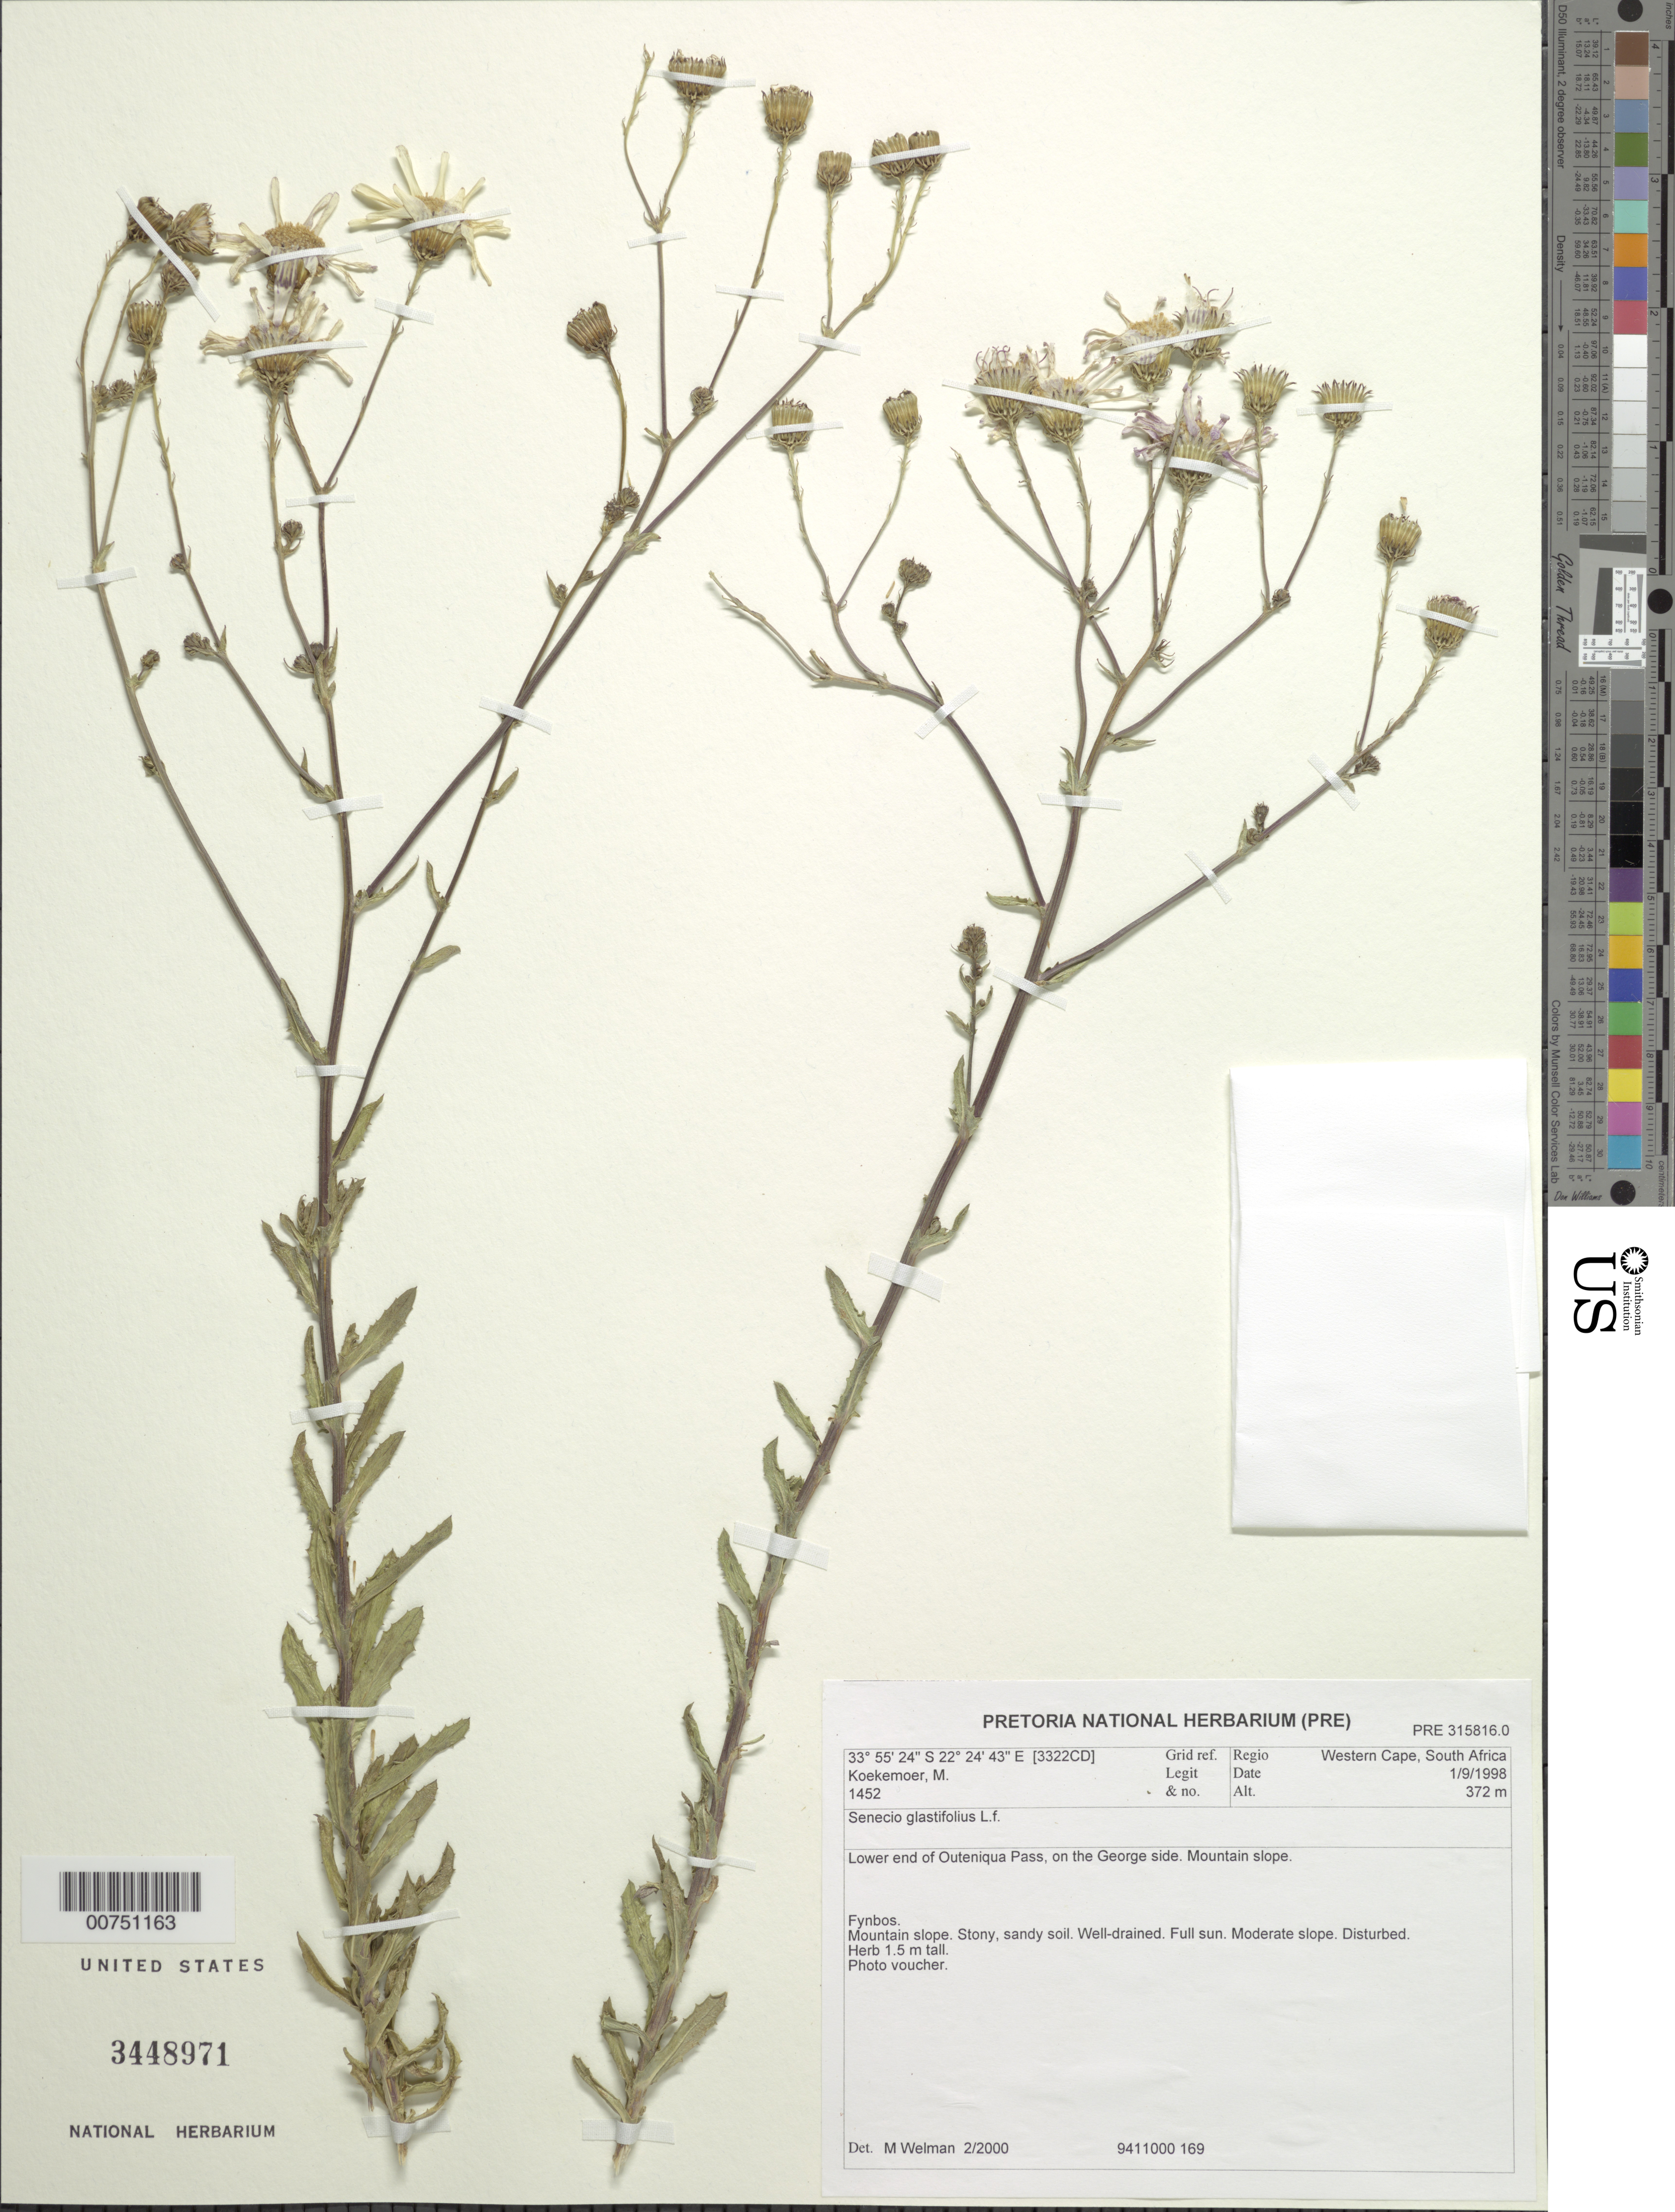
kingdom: Plantae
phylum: Tracheophyta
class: Magnoliopsida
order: Asterales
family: Asteraceae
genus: Senecio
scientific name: Senecio glastifolius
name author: Hook. f.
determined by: Welman, W. G.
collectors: M. Koekemoer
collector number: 1452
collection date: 1998-09-01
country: South Africa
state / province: Western Cape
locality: lower end of Outeniqua Pass, on George side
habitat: Fynbos; mountain slope, stony, sandy soil, well-drained, full sun, moderate slope, disturbed area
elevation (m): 372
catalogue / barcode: US 3448971